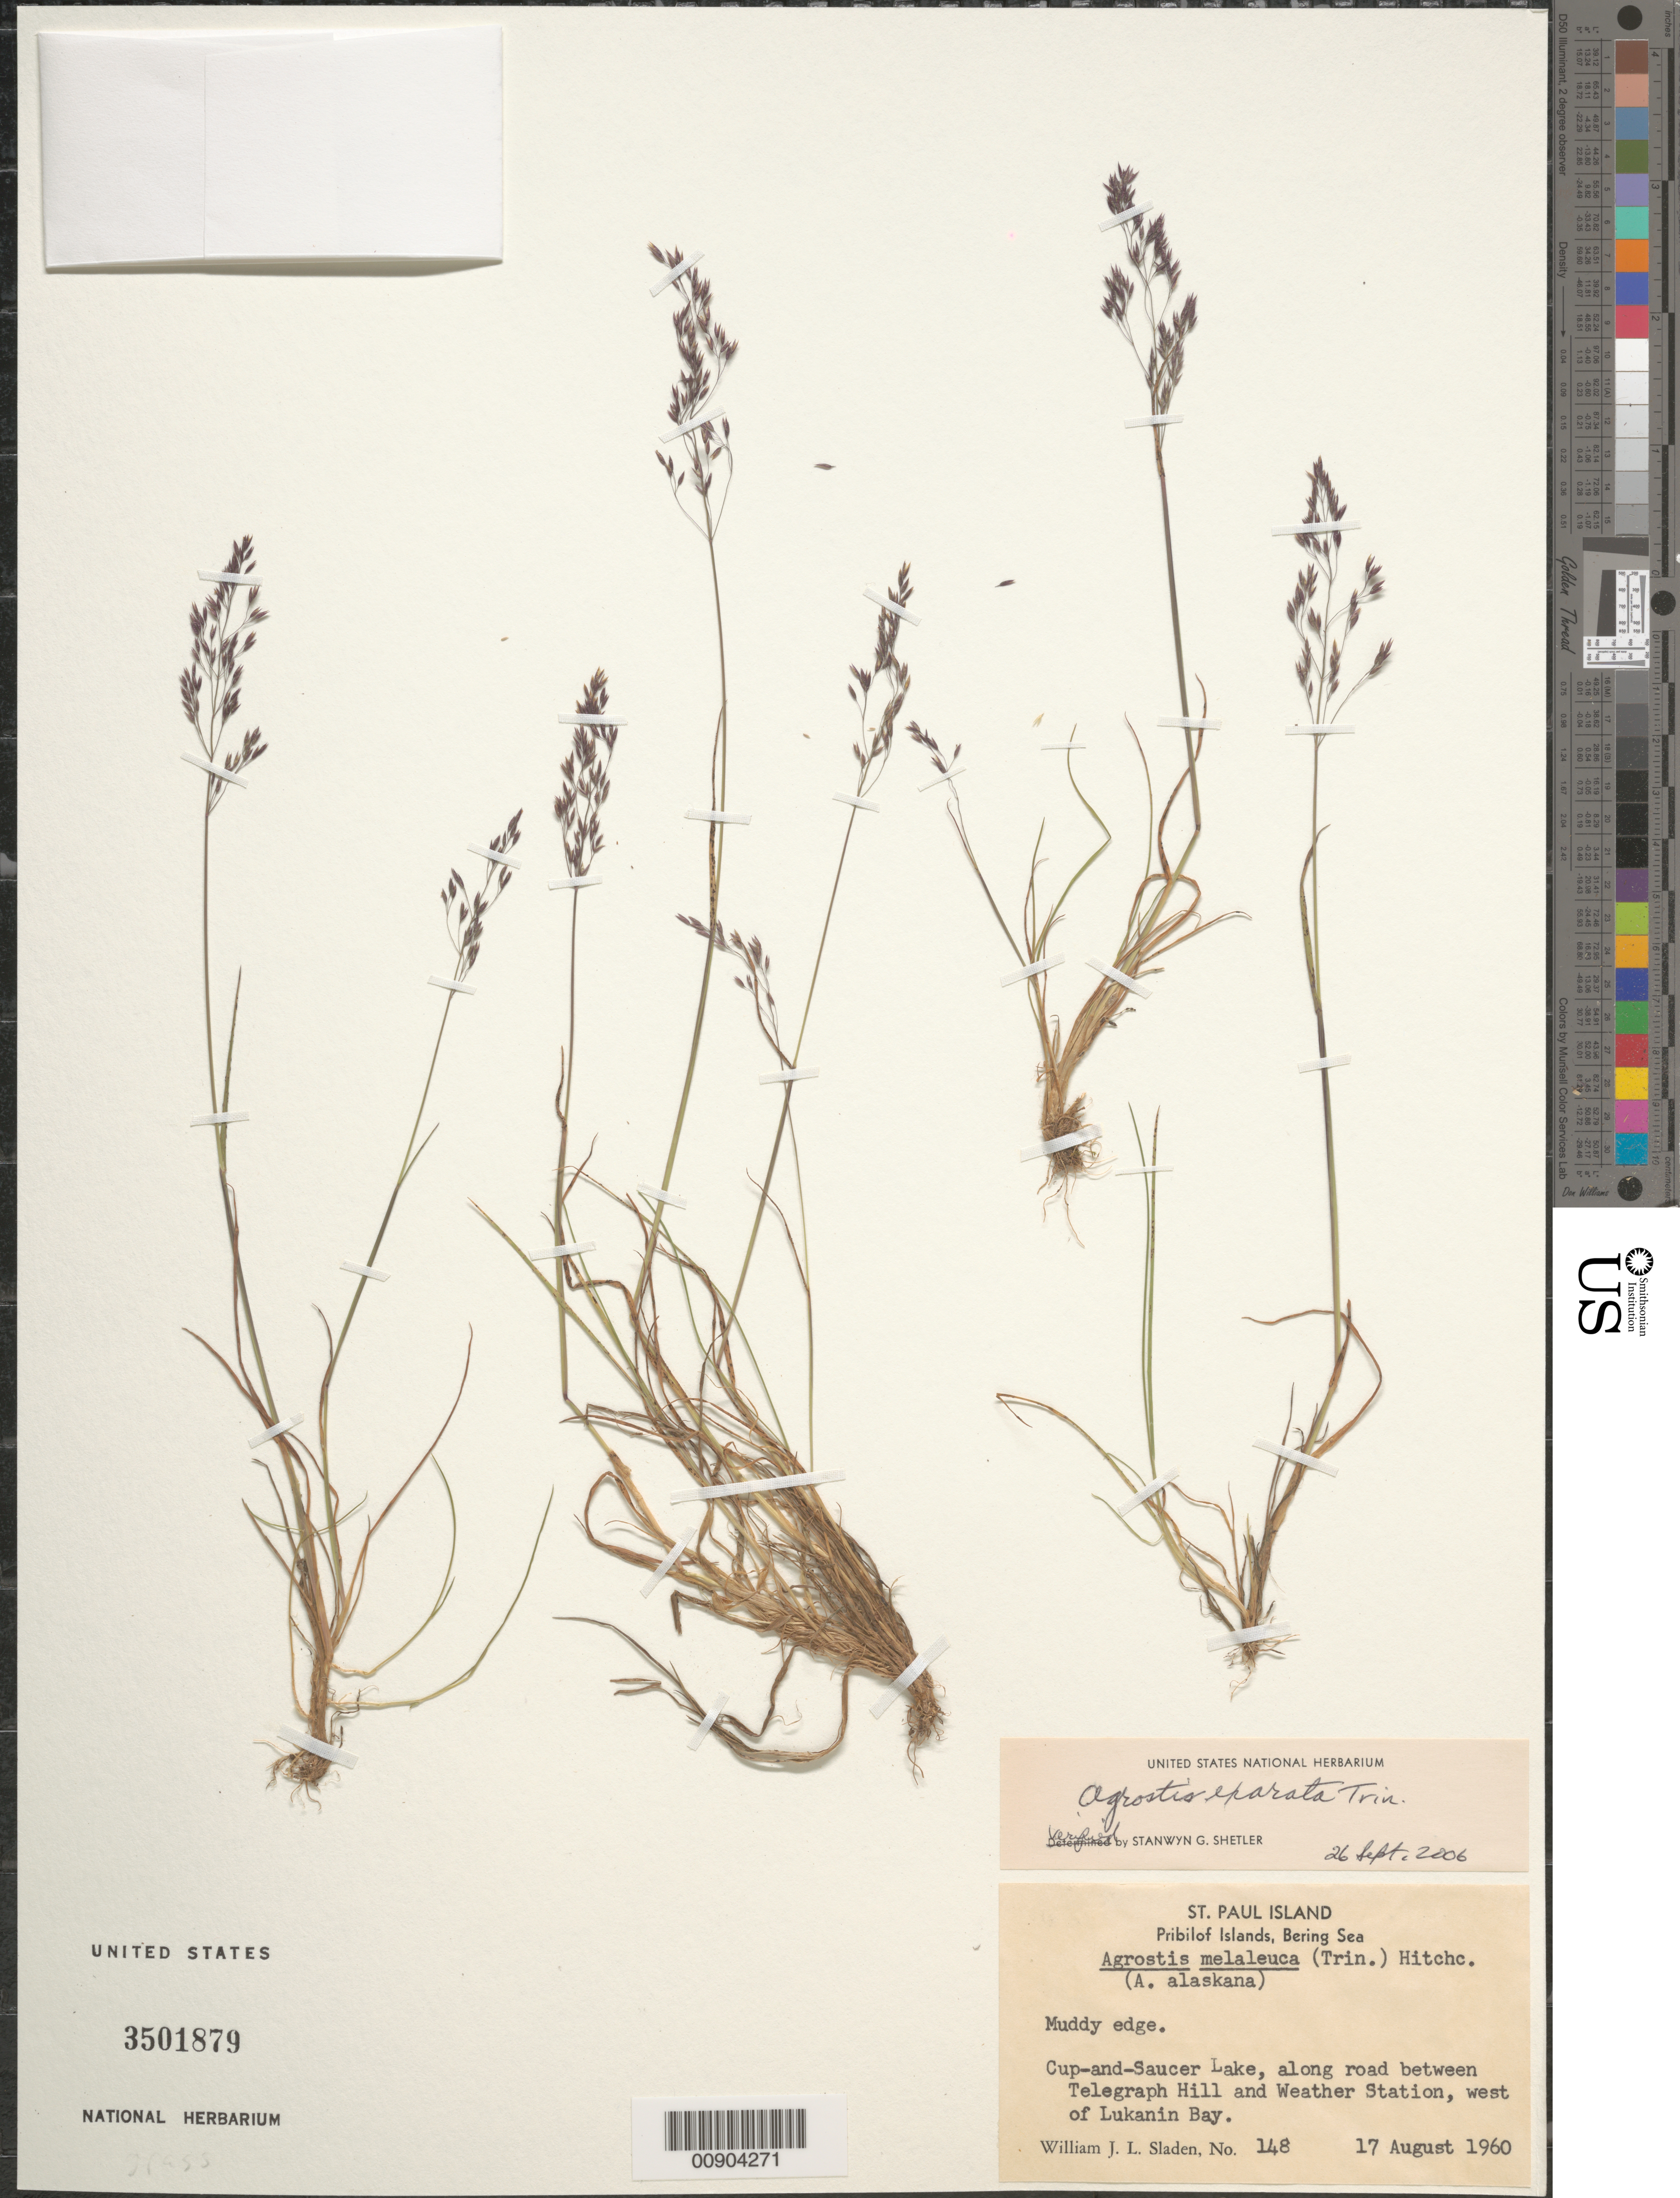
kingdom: Plantae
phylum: Tracheophyta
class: Liliopsida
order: Poales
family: Poaceae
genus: Agrostis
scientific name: Agrostis exarata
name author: Trin.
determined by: Shetler, Stanwyn G., (US), NMNH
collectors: W. Sladen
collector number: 148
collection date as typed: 17 Aug 1960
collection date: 1960-08-17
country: United States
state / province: Alaska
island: St. Paul Island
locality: St. Paul Island. Cup-and-Saucer Lake, along road between Telegraph Hill and Weather Station, west of Lukanin Bay., Bering Sea, Pribilof Islands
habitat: Muddy edge.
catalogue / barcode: US 3501879